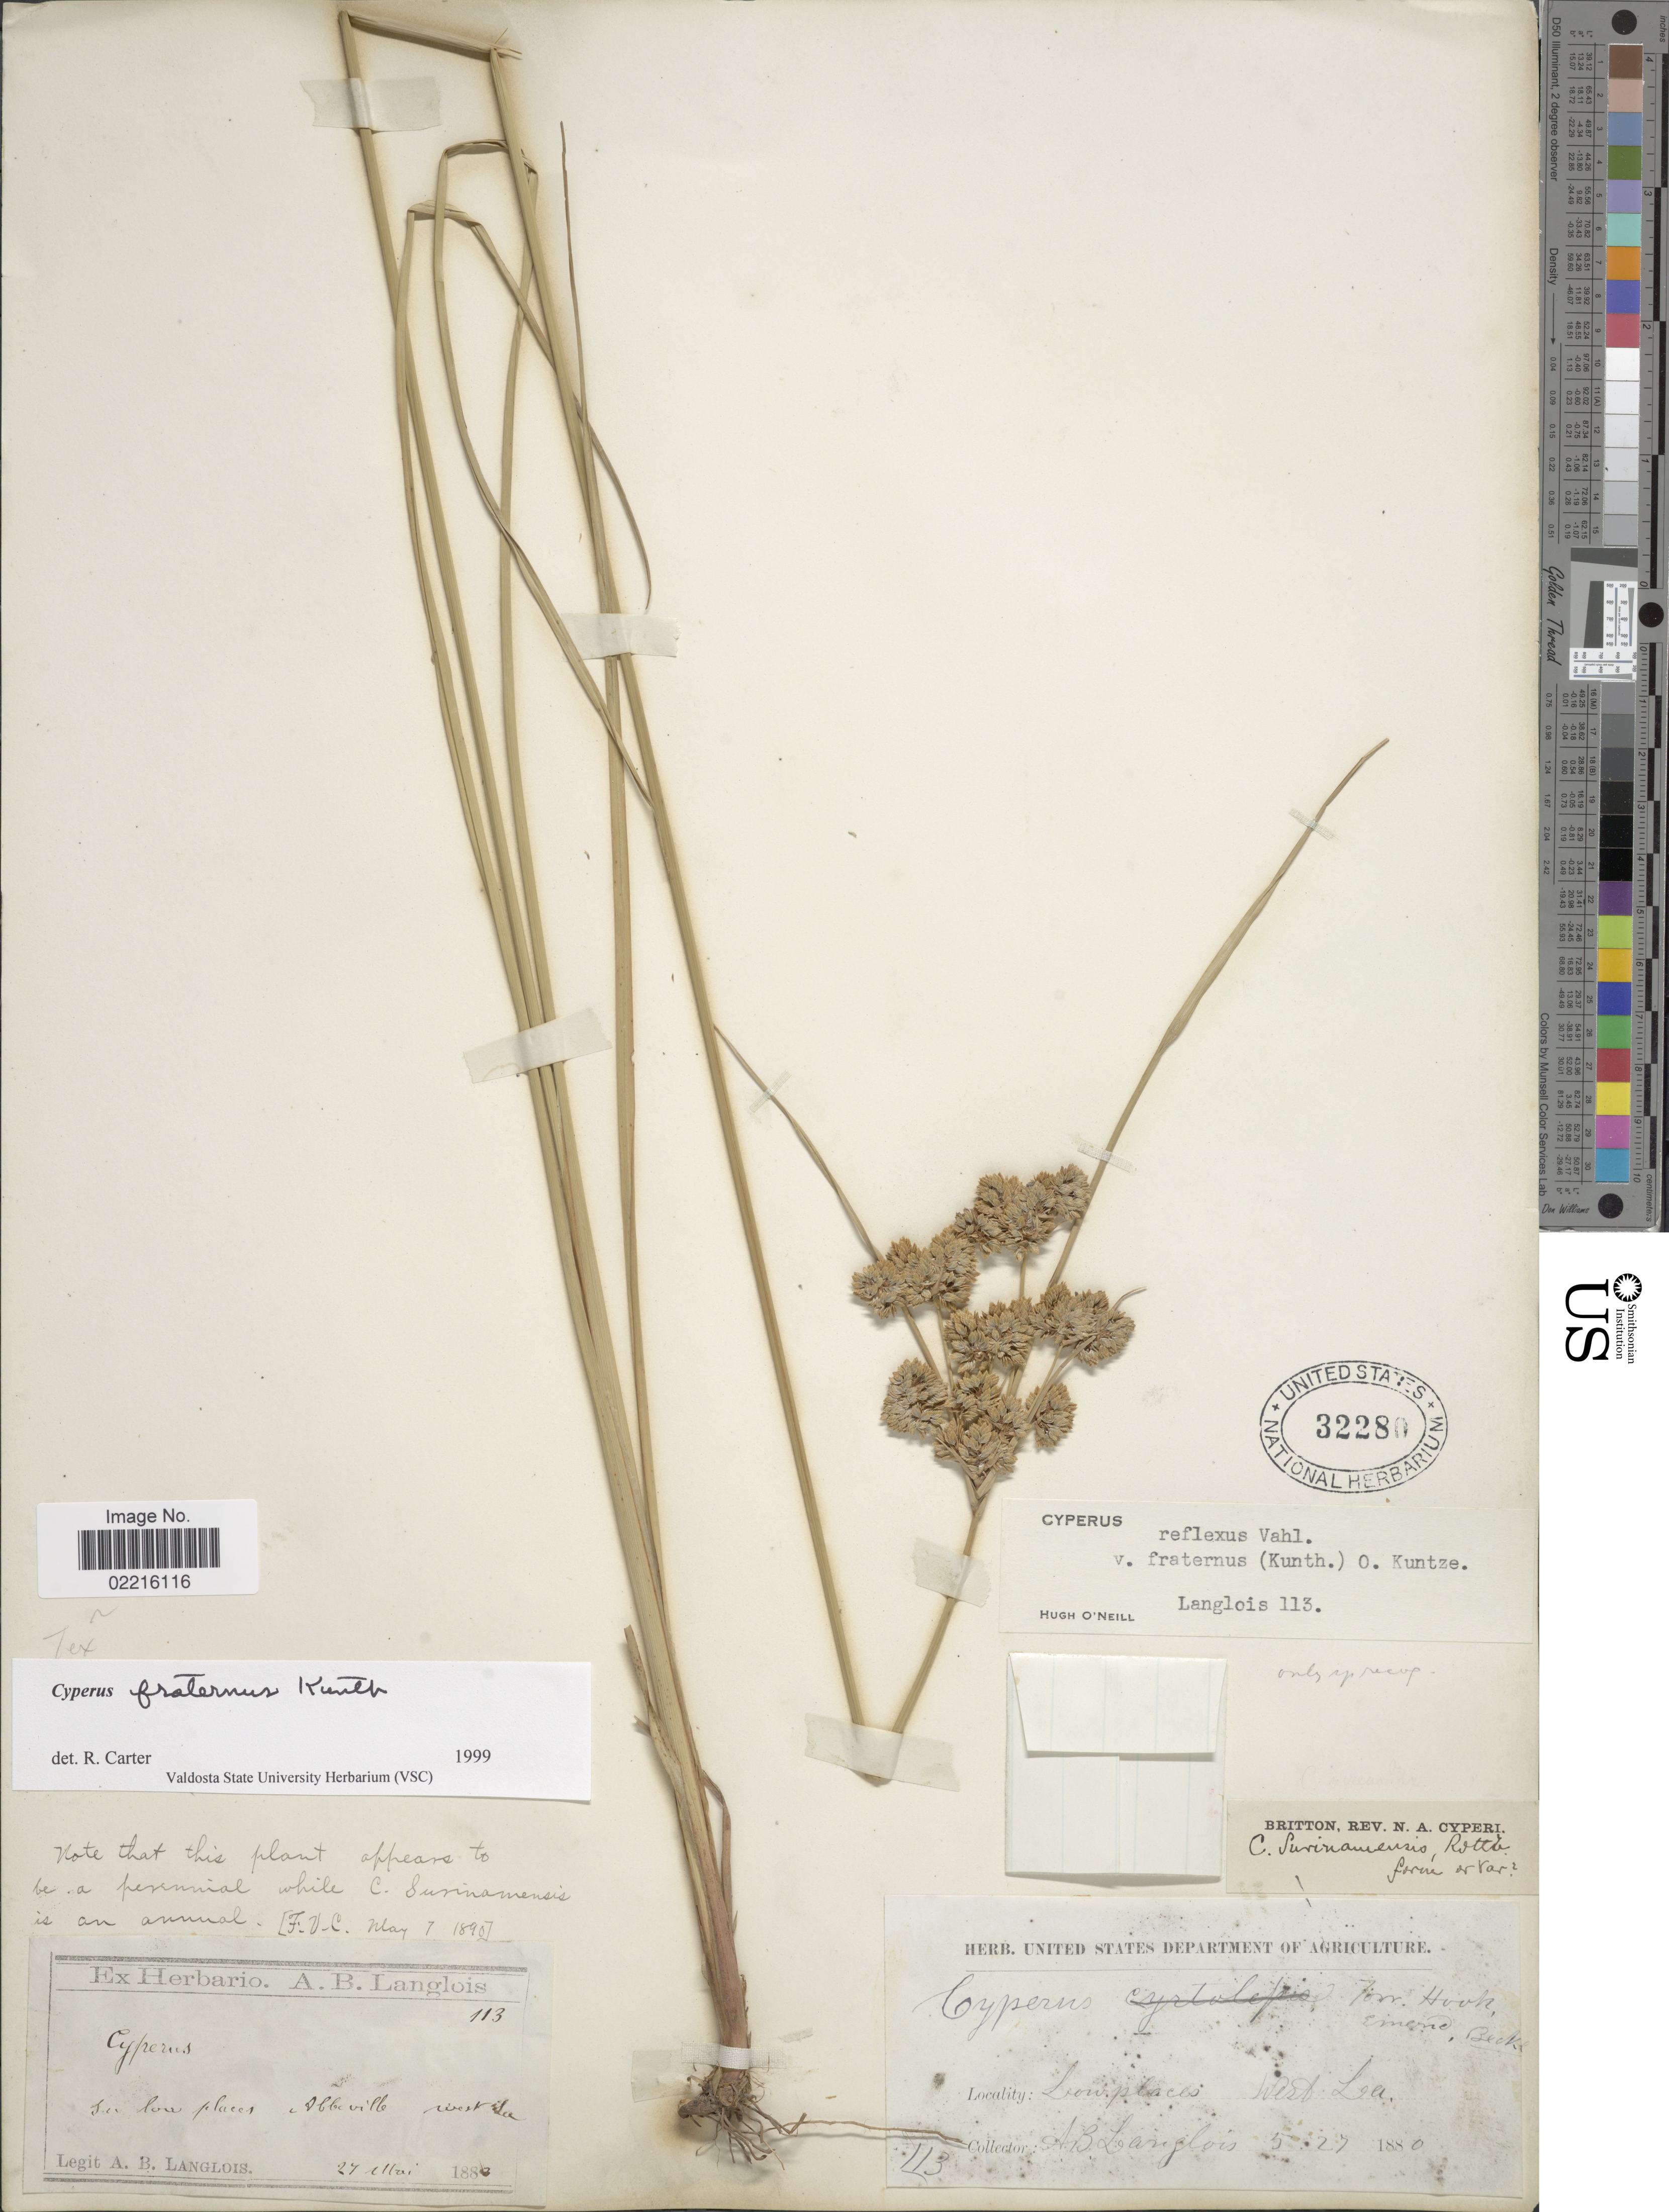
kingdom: Plantae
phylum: Tracheophyta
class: Liliopsida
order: Poales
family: Cyperaceae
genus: Cyperus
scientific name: Cyperus fraternus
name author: Kunth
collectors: A. Langlois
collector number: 113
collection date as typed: Transcribed d/m/y: 27//5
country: United States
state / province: Louisiana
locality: In low places Abbeville, West La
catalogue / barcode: US 32280